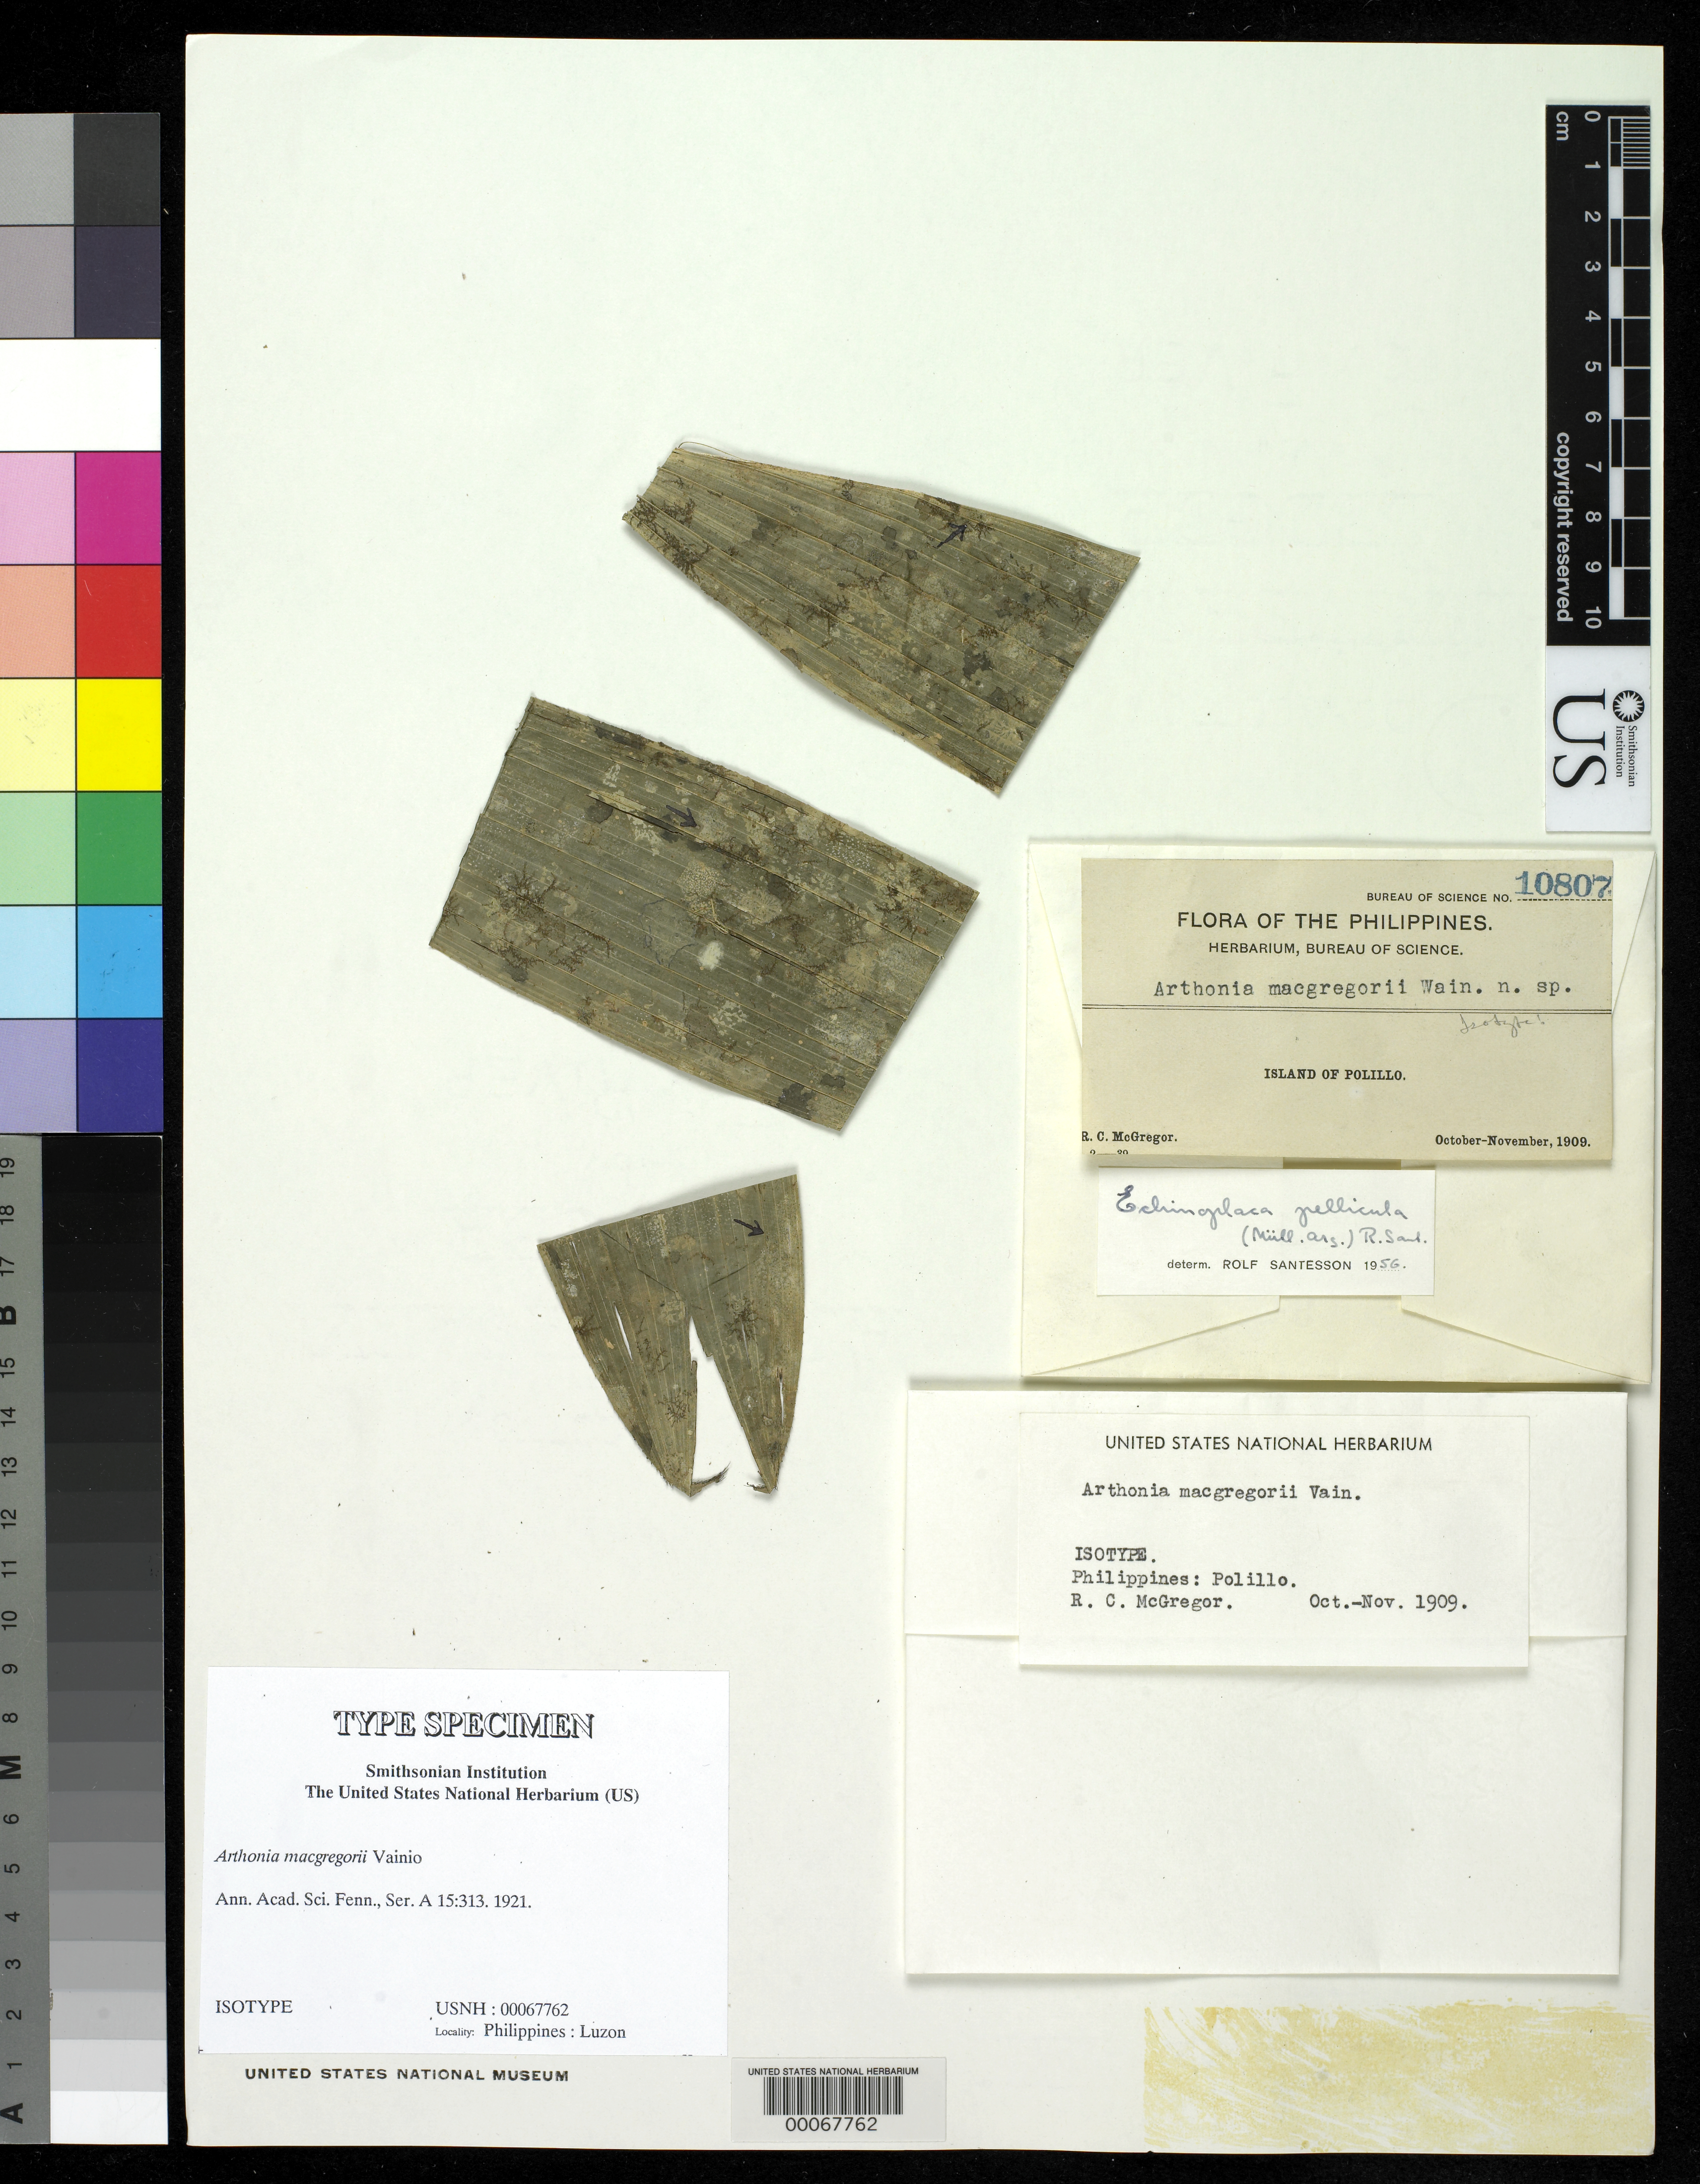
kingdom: Fungi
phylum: Ascomycota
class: Arthoniomycetes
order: Arthoniales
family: Arthoniaceae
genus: Arthonia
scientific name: Arthonia macgregorii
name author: Vain.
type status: Isotype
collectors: R. C. McGregor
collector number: Bur. Sci. 10807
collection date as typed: Oct 1909 to -- Nov 1909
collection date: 1909-10/1909-11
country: Philippines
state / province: Calabarzon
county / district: Quezon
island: Luzon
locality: Polillo.